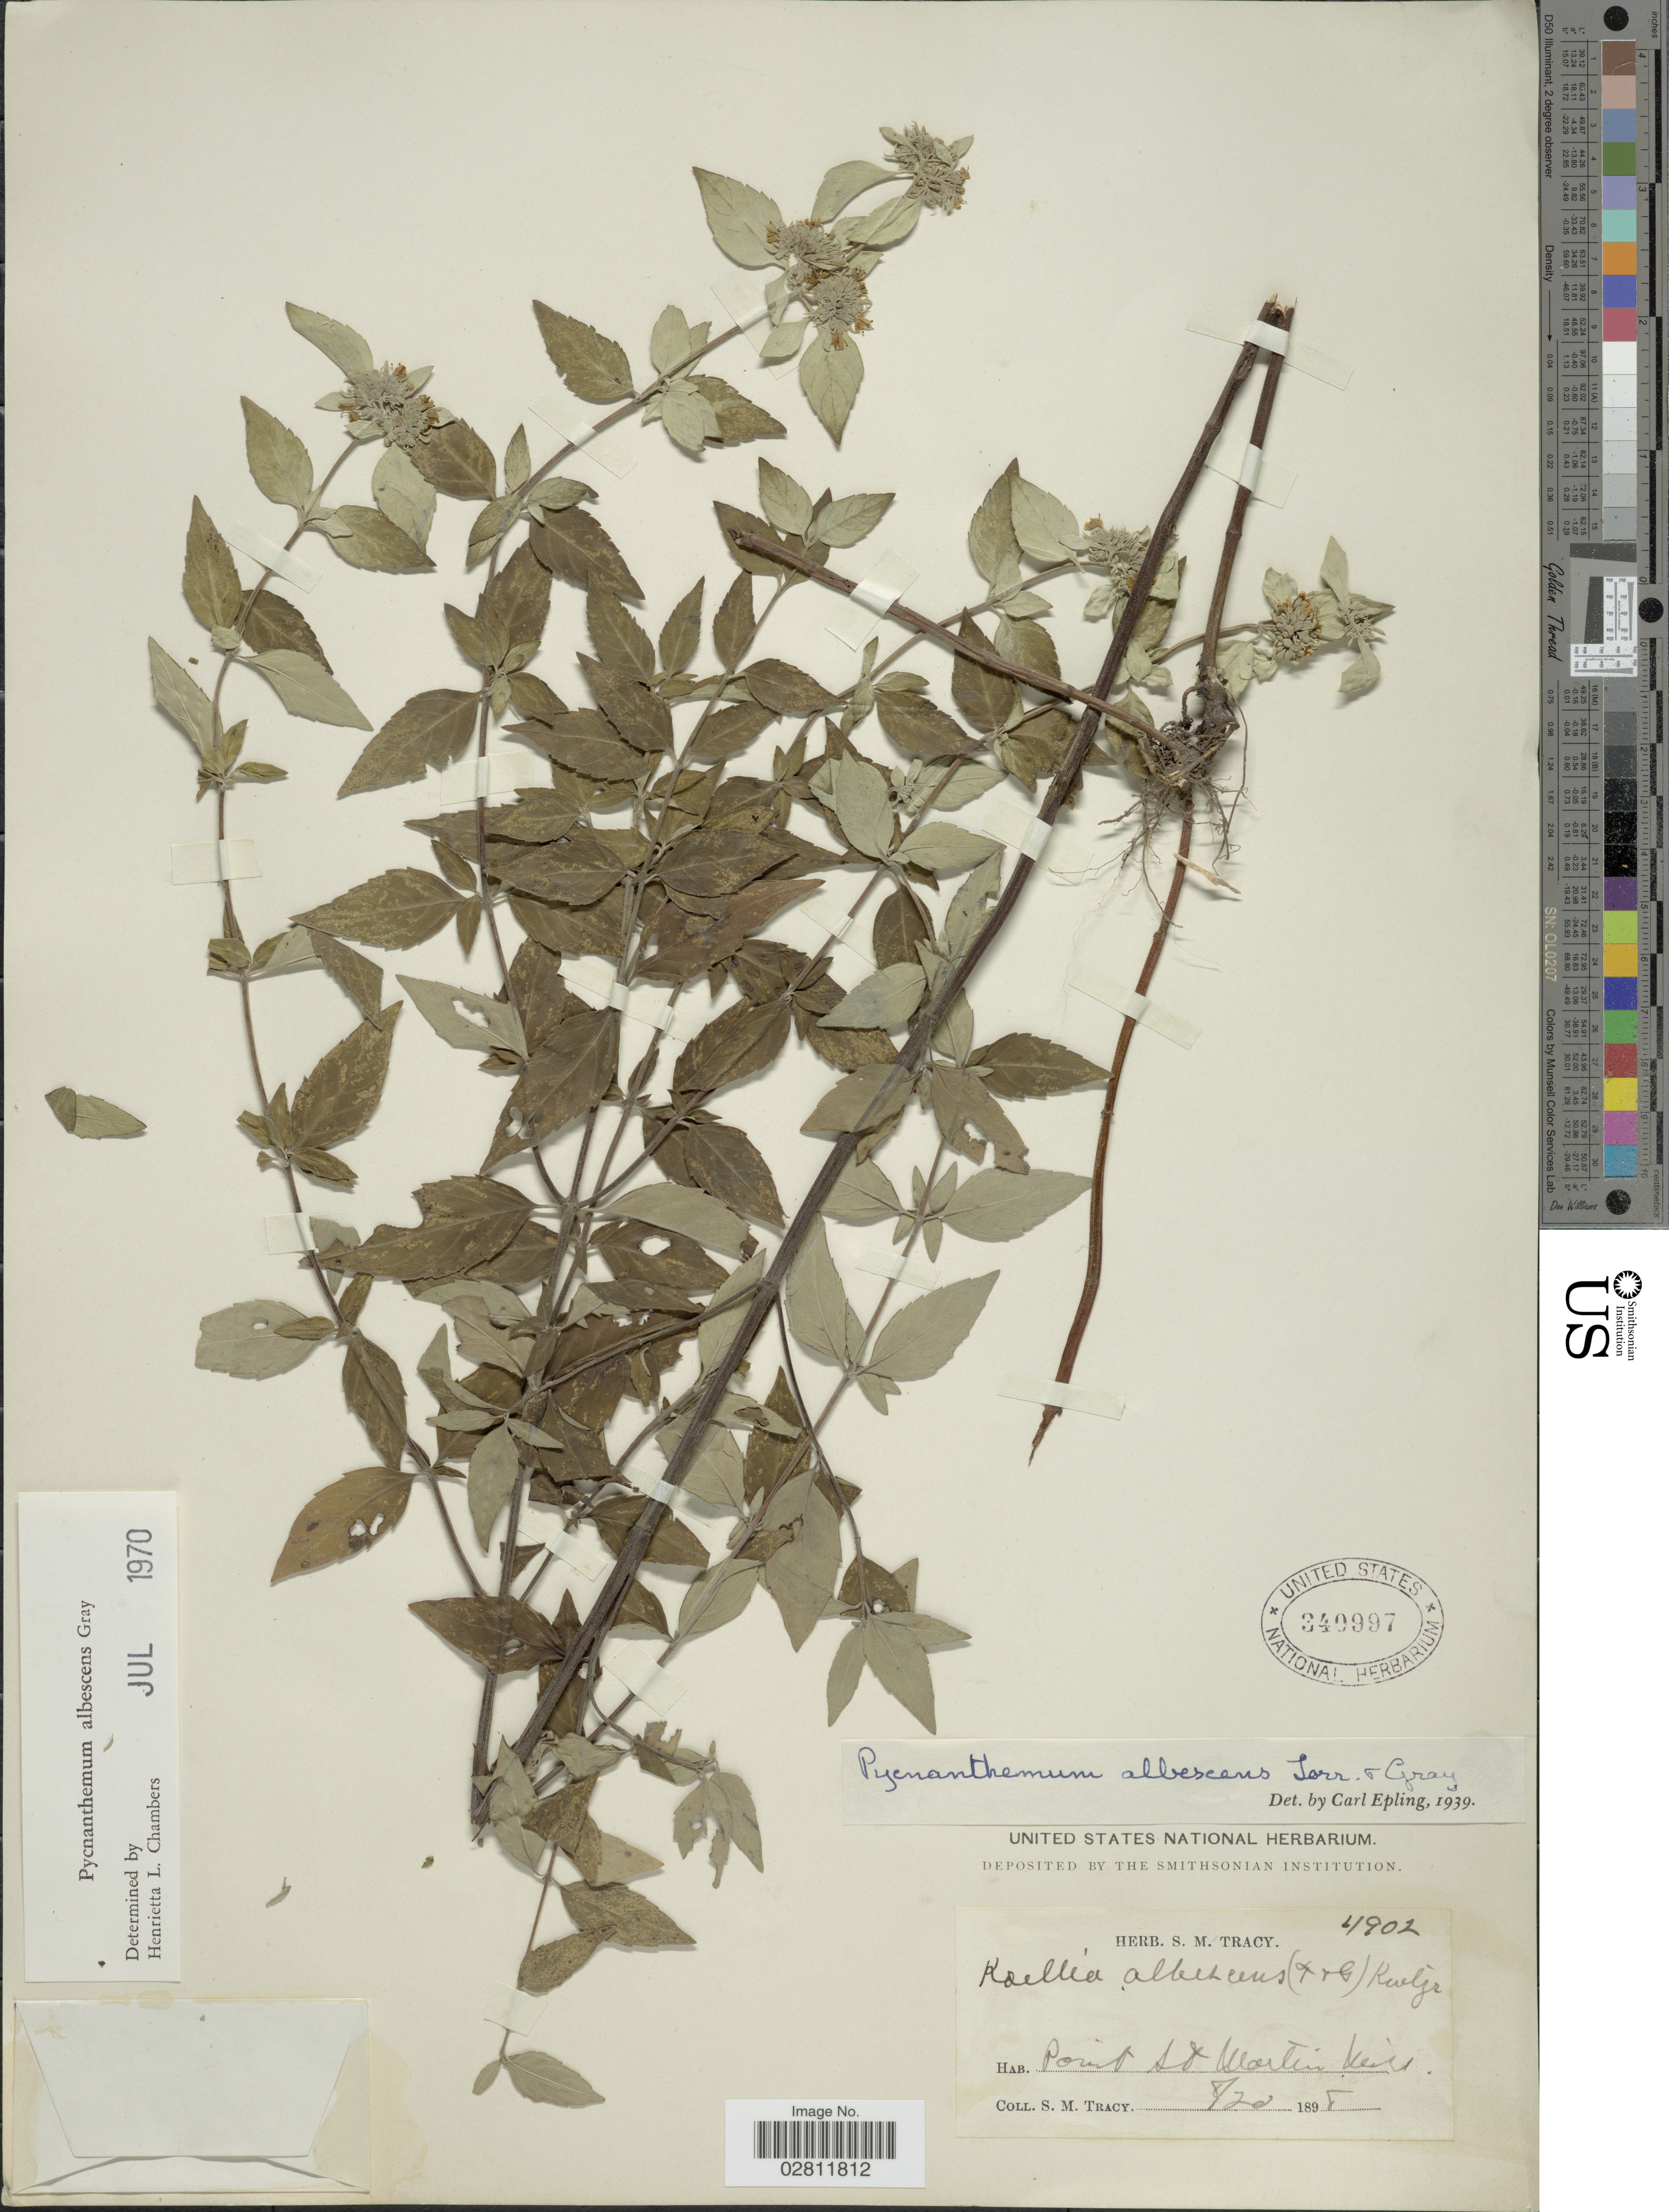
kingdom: Plantae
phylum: Tracheophyta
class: Magnoliopsida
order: Lamiales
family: Lamiaceae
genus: Pycnanthemum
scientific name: Pycnanthemum albescens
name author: Torr. & A. Gray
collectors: S. M. Tracy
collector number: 4902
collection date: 1898-08-20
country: United States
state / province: Mississippi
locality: Point St Martin.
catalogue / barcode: US 340997